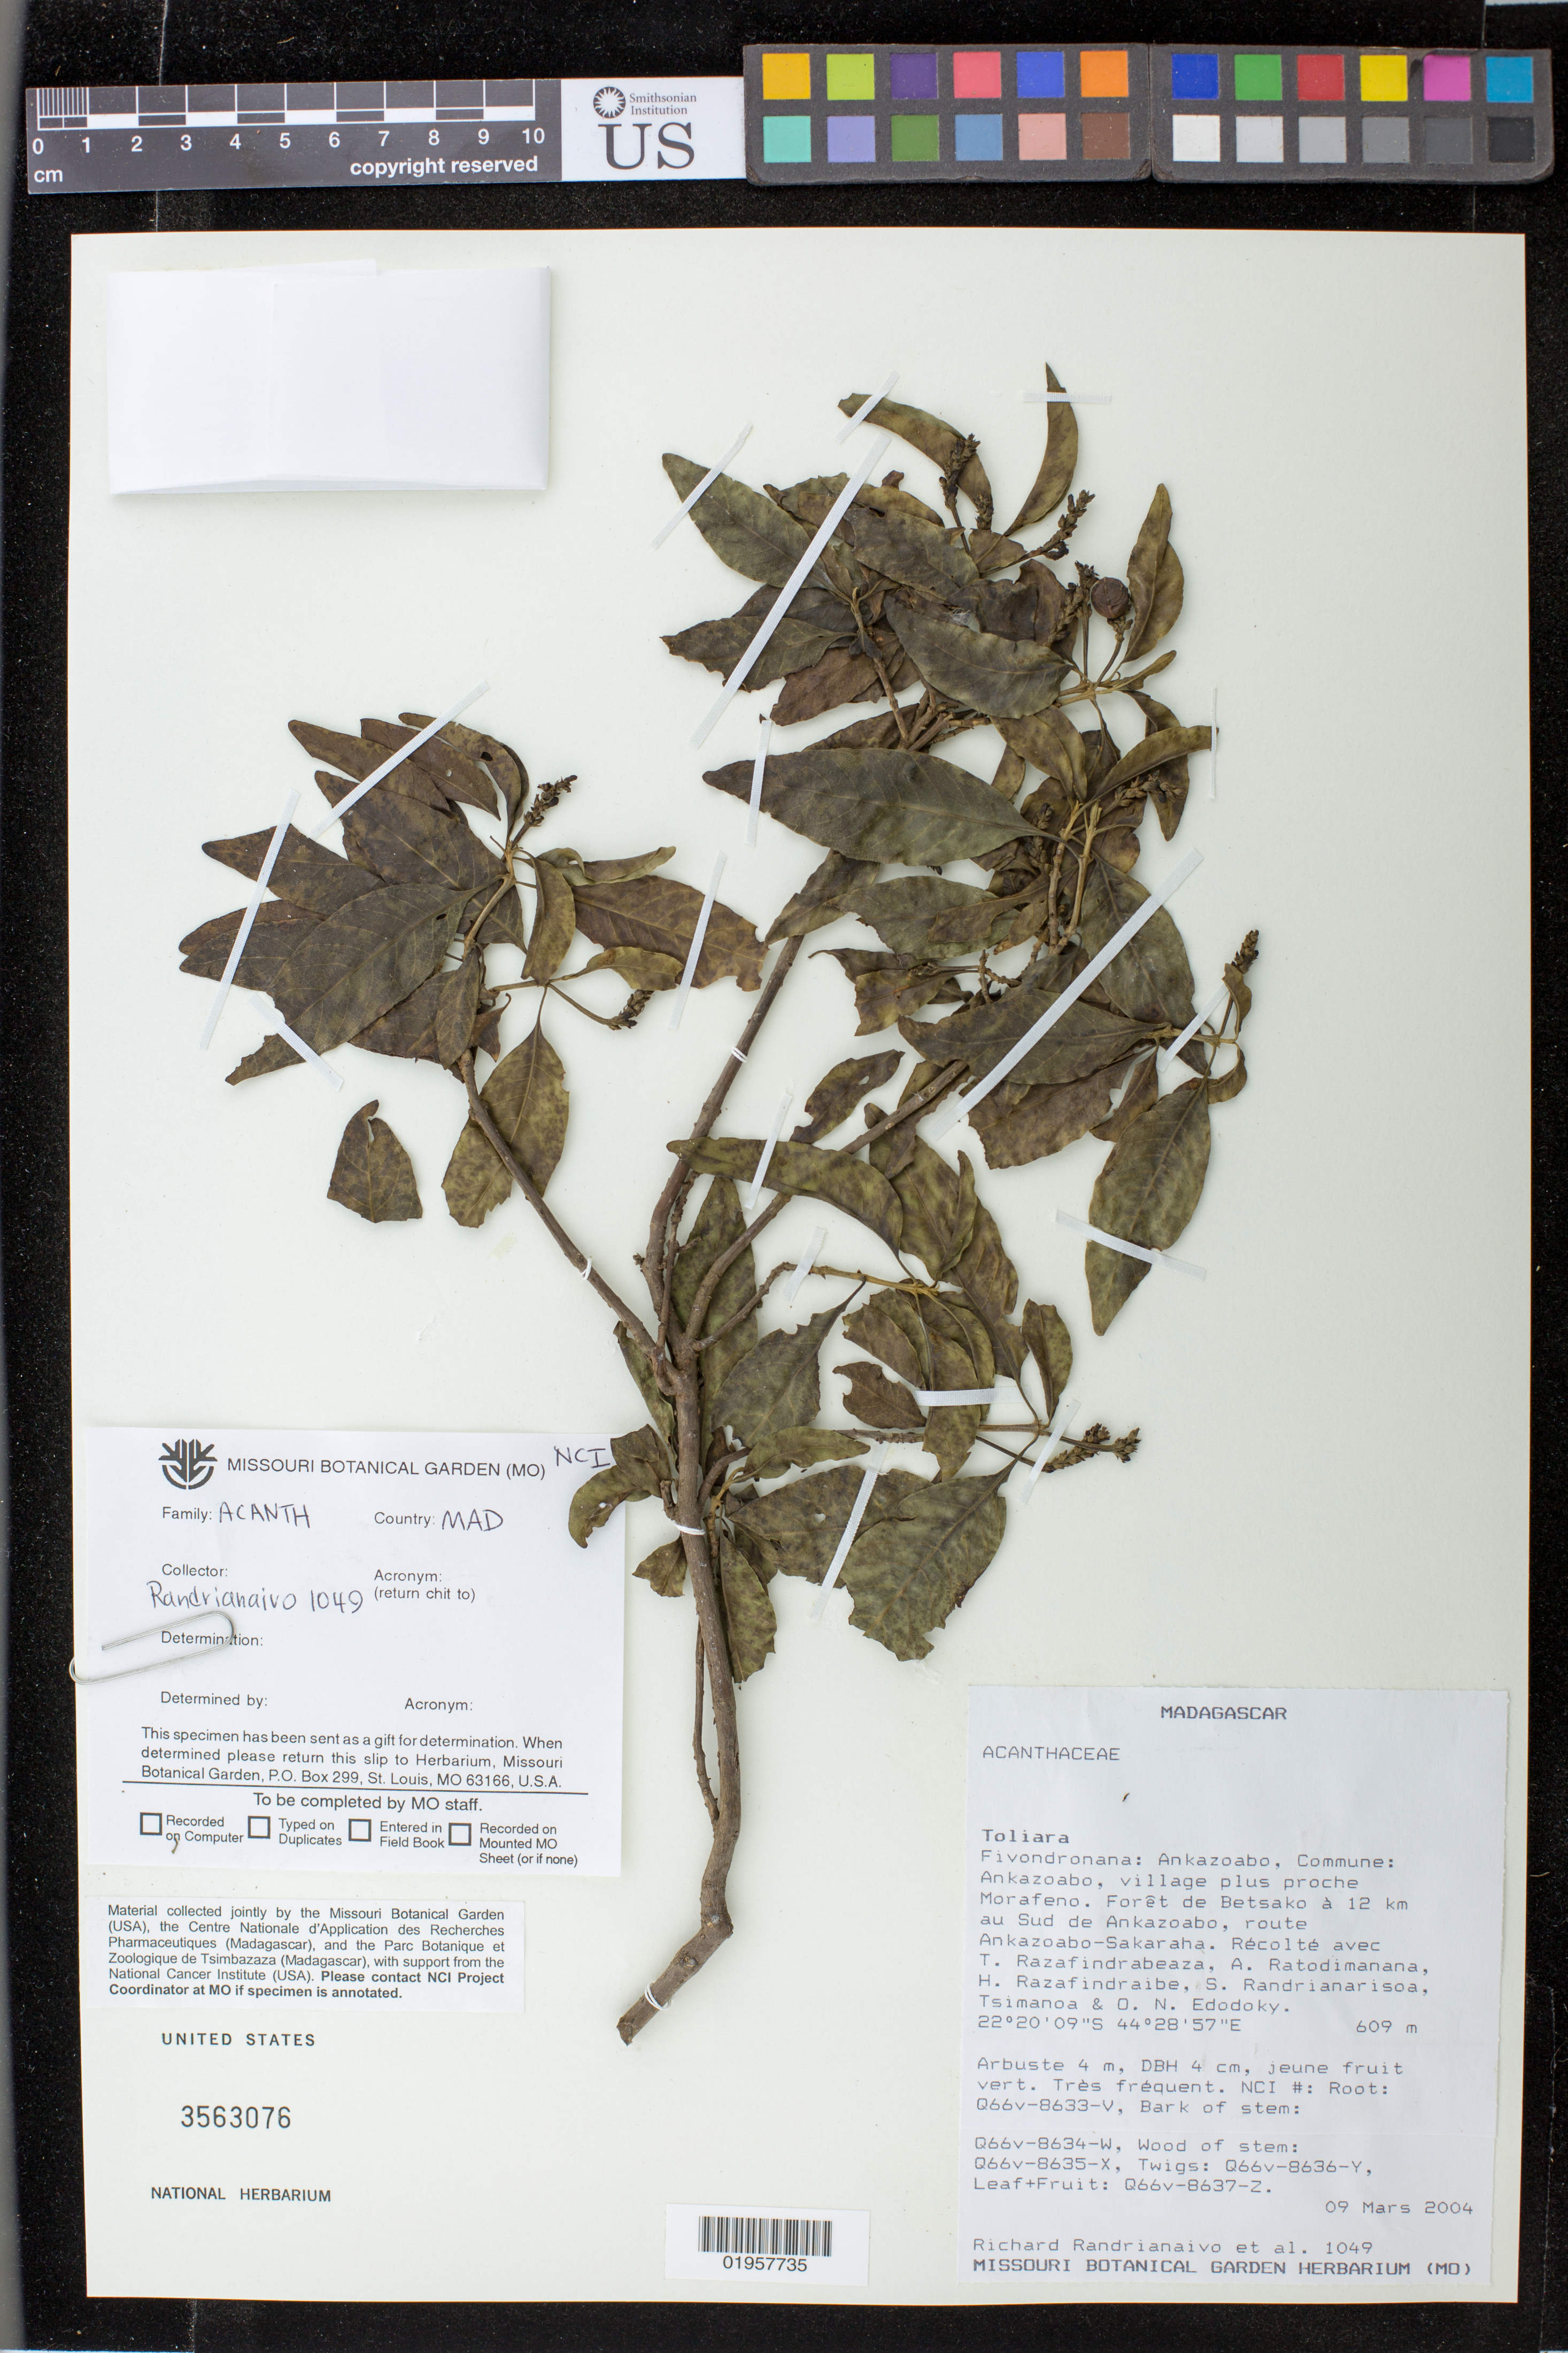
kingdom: Plantae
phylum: Tracheophyta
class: Magnoliopsida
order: Lamiales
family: Acanthaceae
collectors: R. Randrianaivo, T. Razafindrabeaza, A. Ratodimanana, H. Razafindraibe, S. Randrianarisoa, -. Tsimanoa & O. Edodoky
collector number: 1049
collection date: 2004-03-09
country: Madagascar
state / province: Atsimo-Andrefana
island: Madagascar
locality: Fivondronana: Ankazoabo, commune: Ankazoabo, village plus proche Morafeno. Forèt de Betsako à 12 km au sud de Ankazoabo, route Ankazaobo-Sakaraha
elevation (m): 609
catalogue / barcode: US 3563076